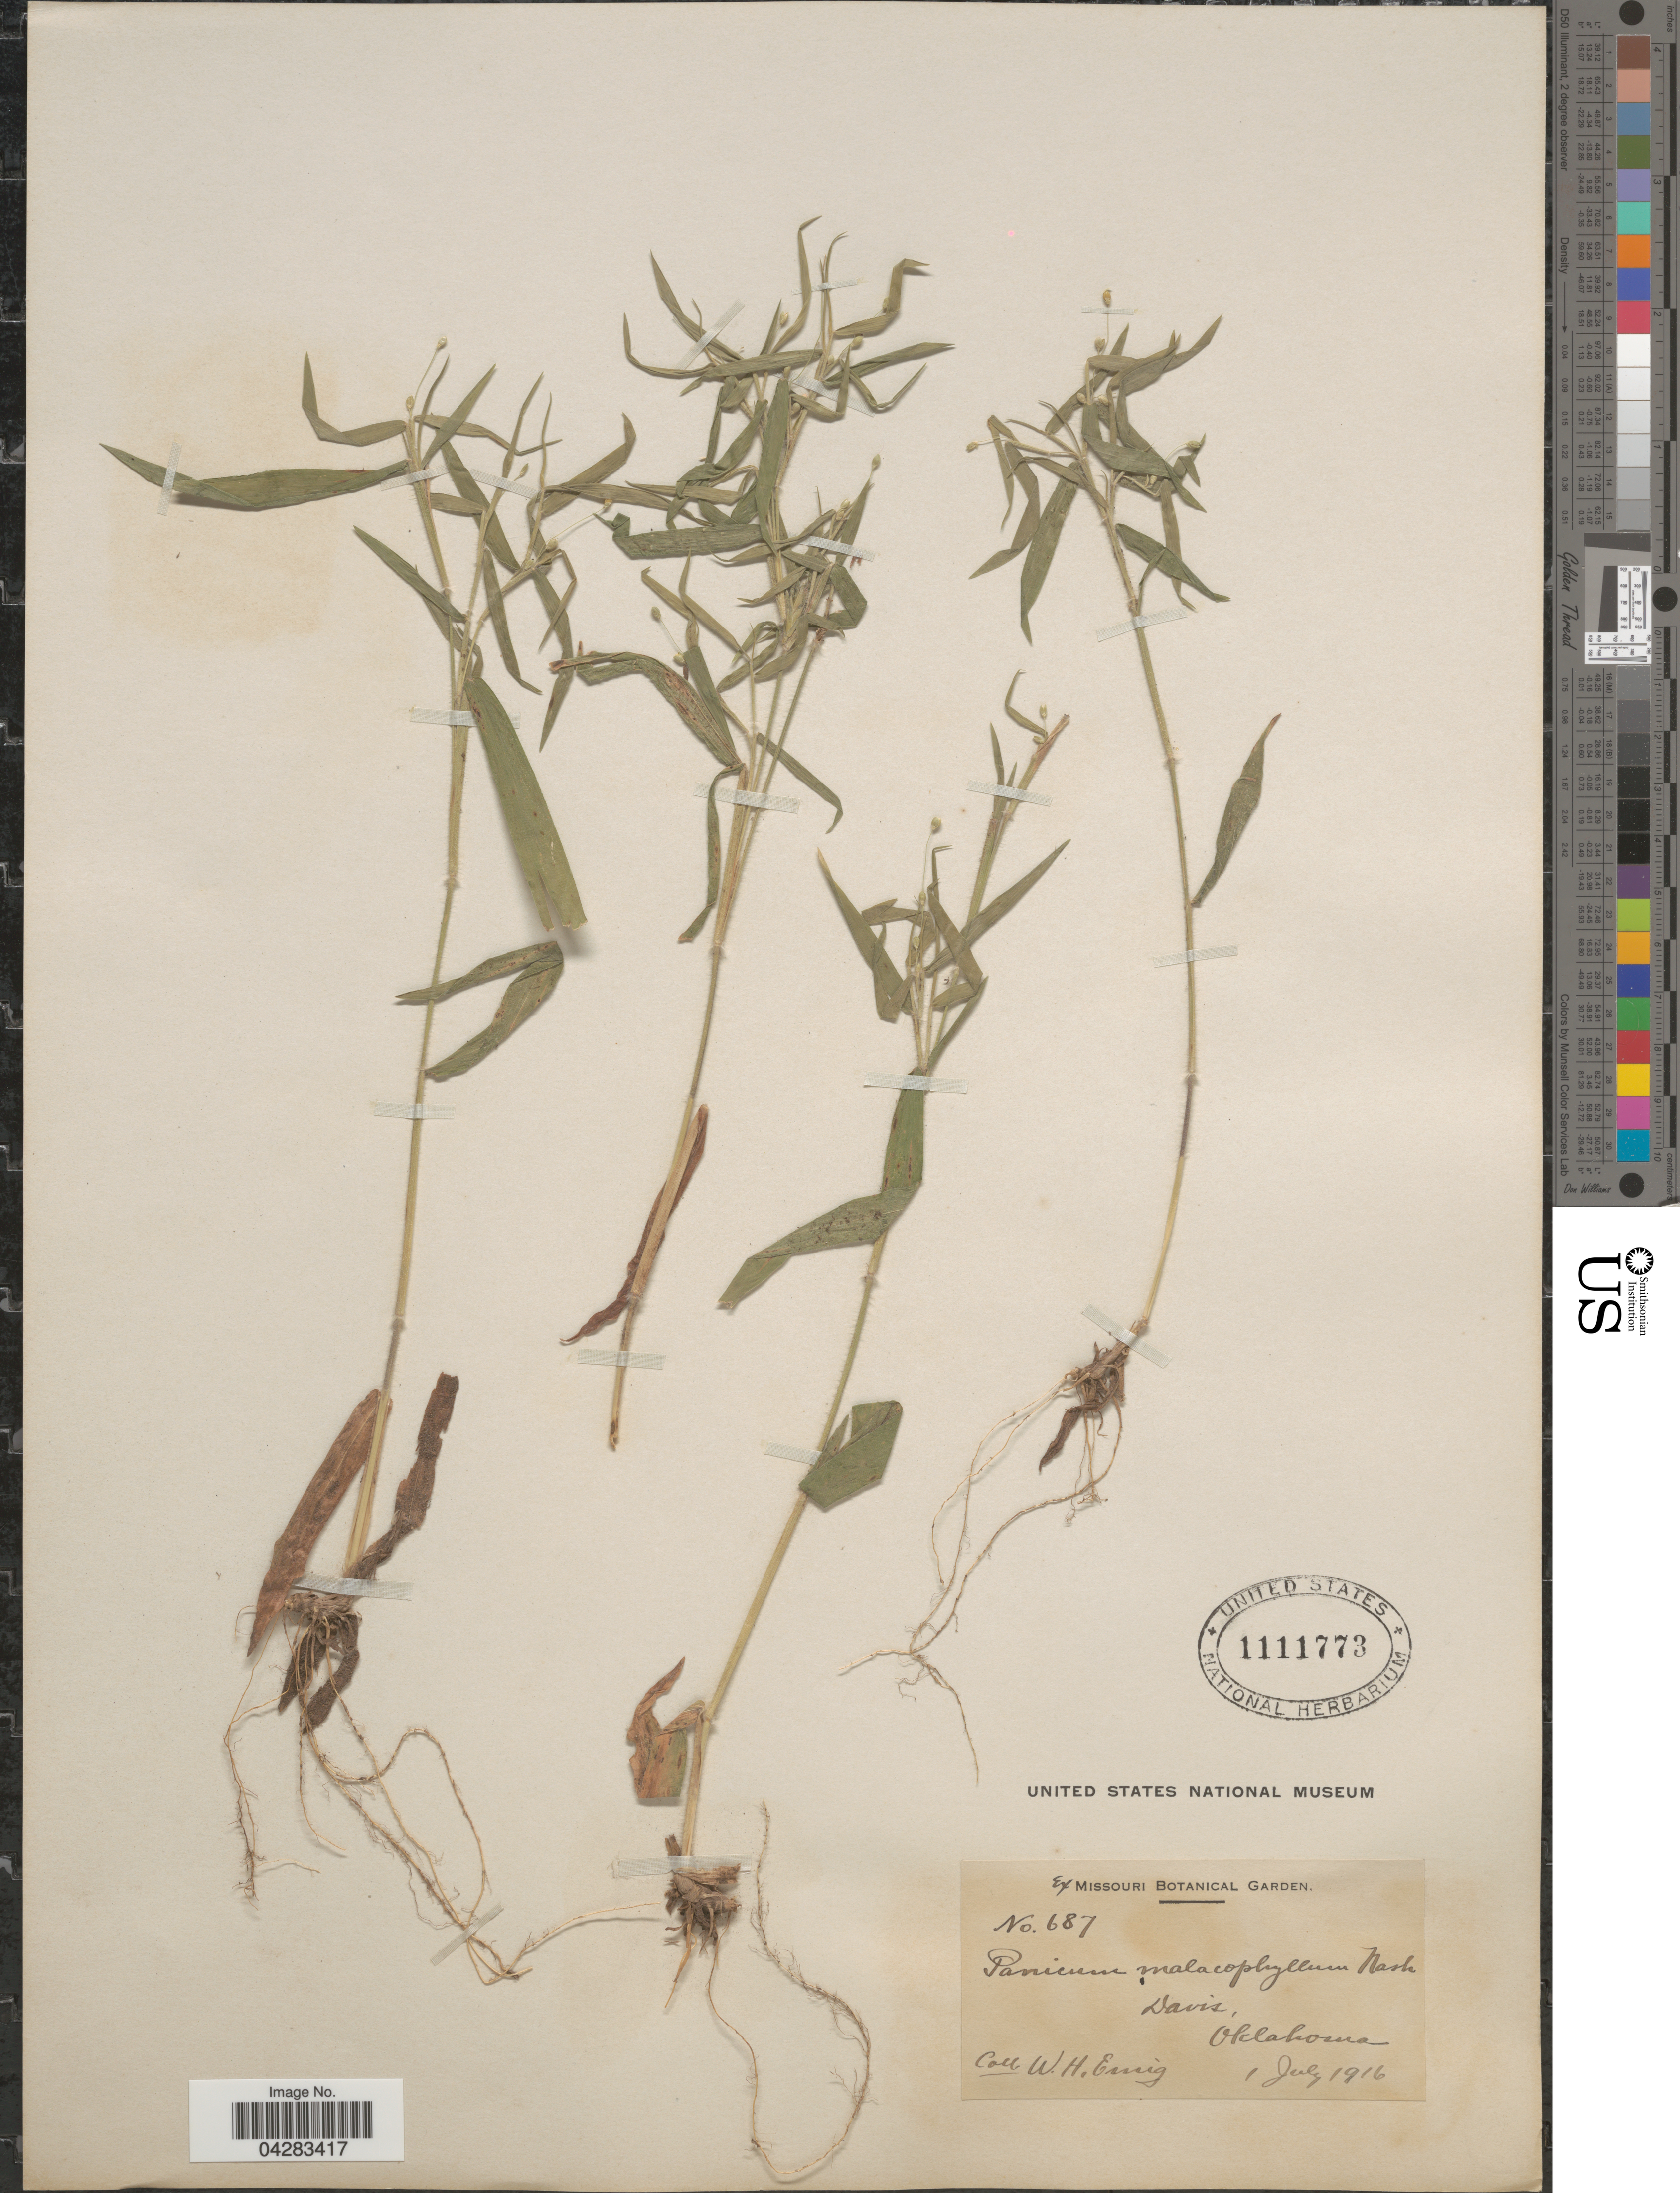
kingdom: Plantae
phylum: Tracheophyta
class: Liliopsida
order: Poales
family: Poaceae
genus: Dichanthelium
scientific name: Dichanthelium malacophyllum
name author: (Nash) Gould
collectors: W. H. Emig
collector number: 687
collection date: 1916-07-01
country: United States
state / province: Oklahoma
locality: Davis.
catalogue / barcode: US 1111773